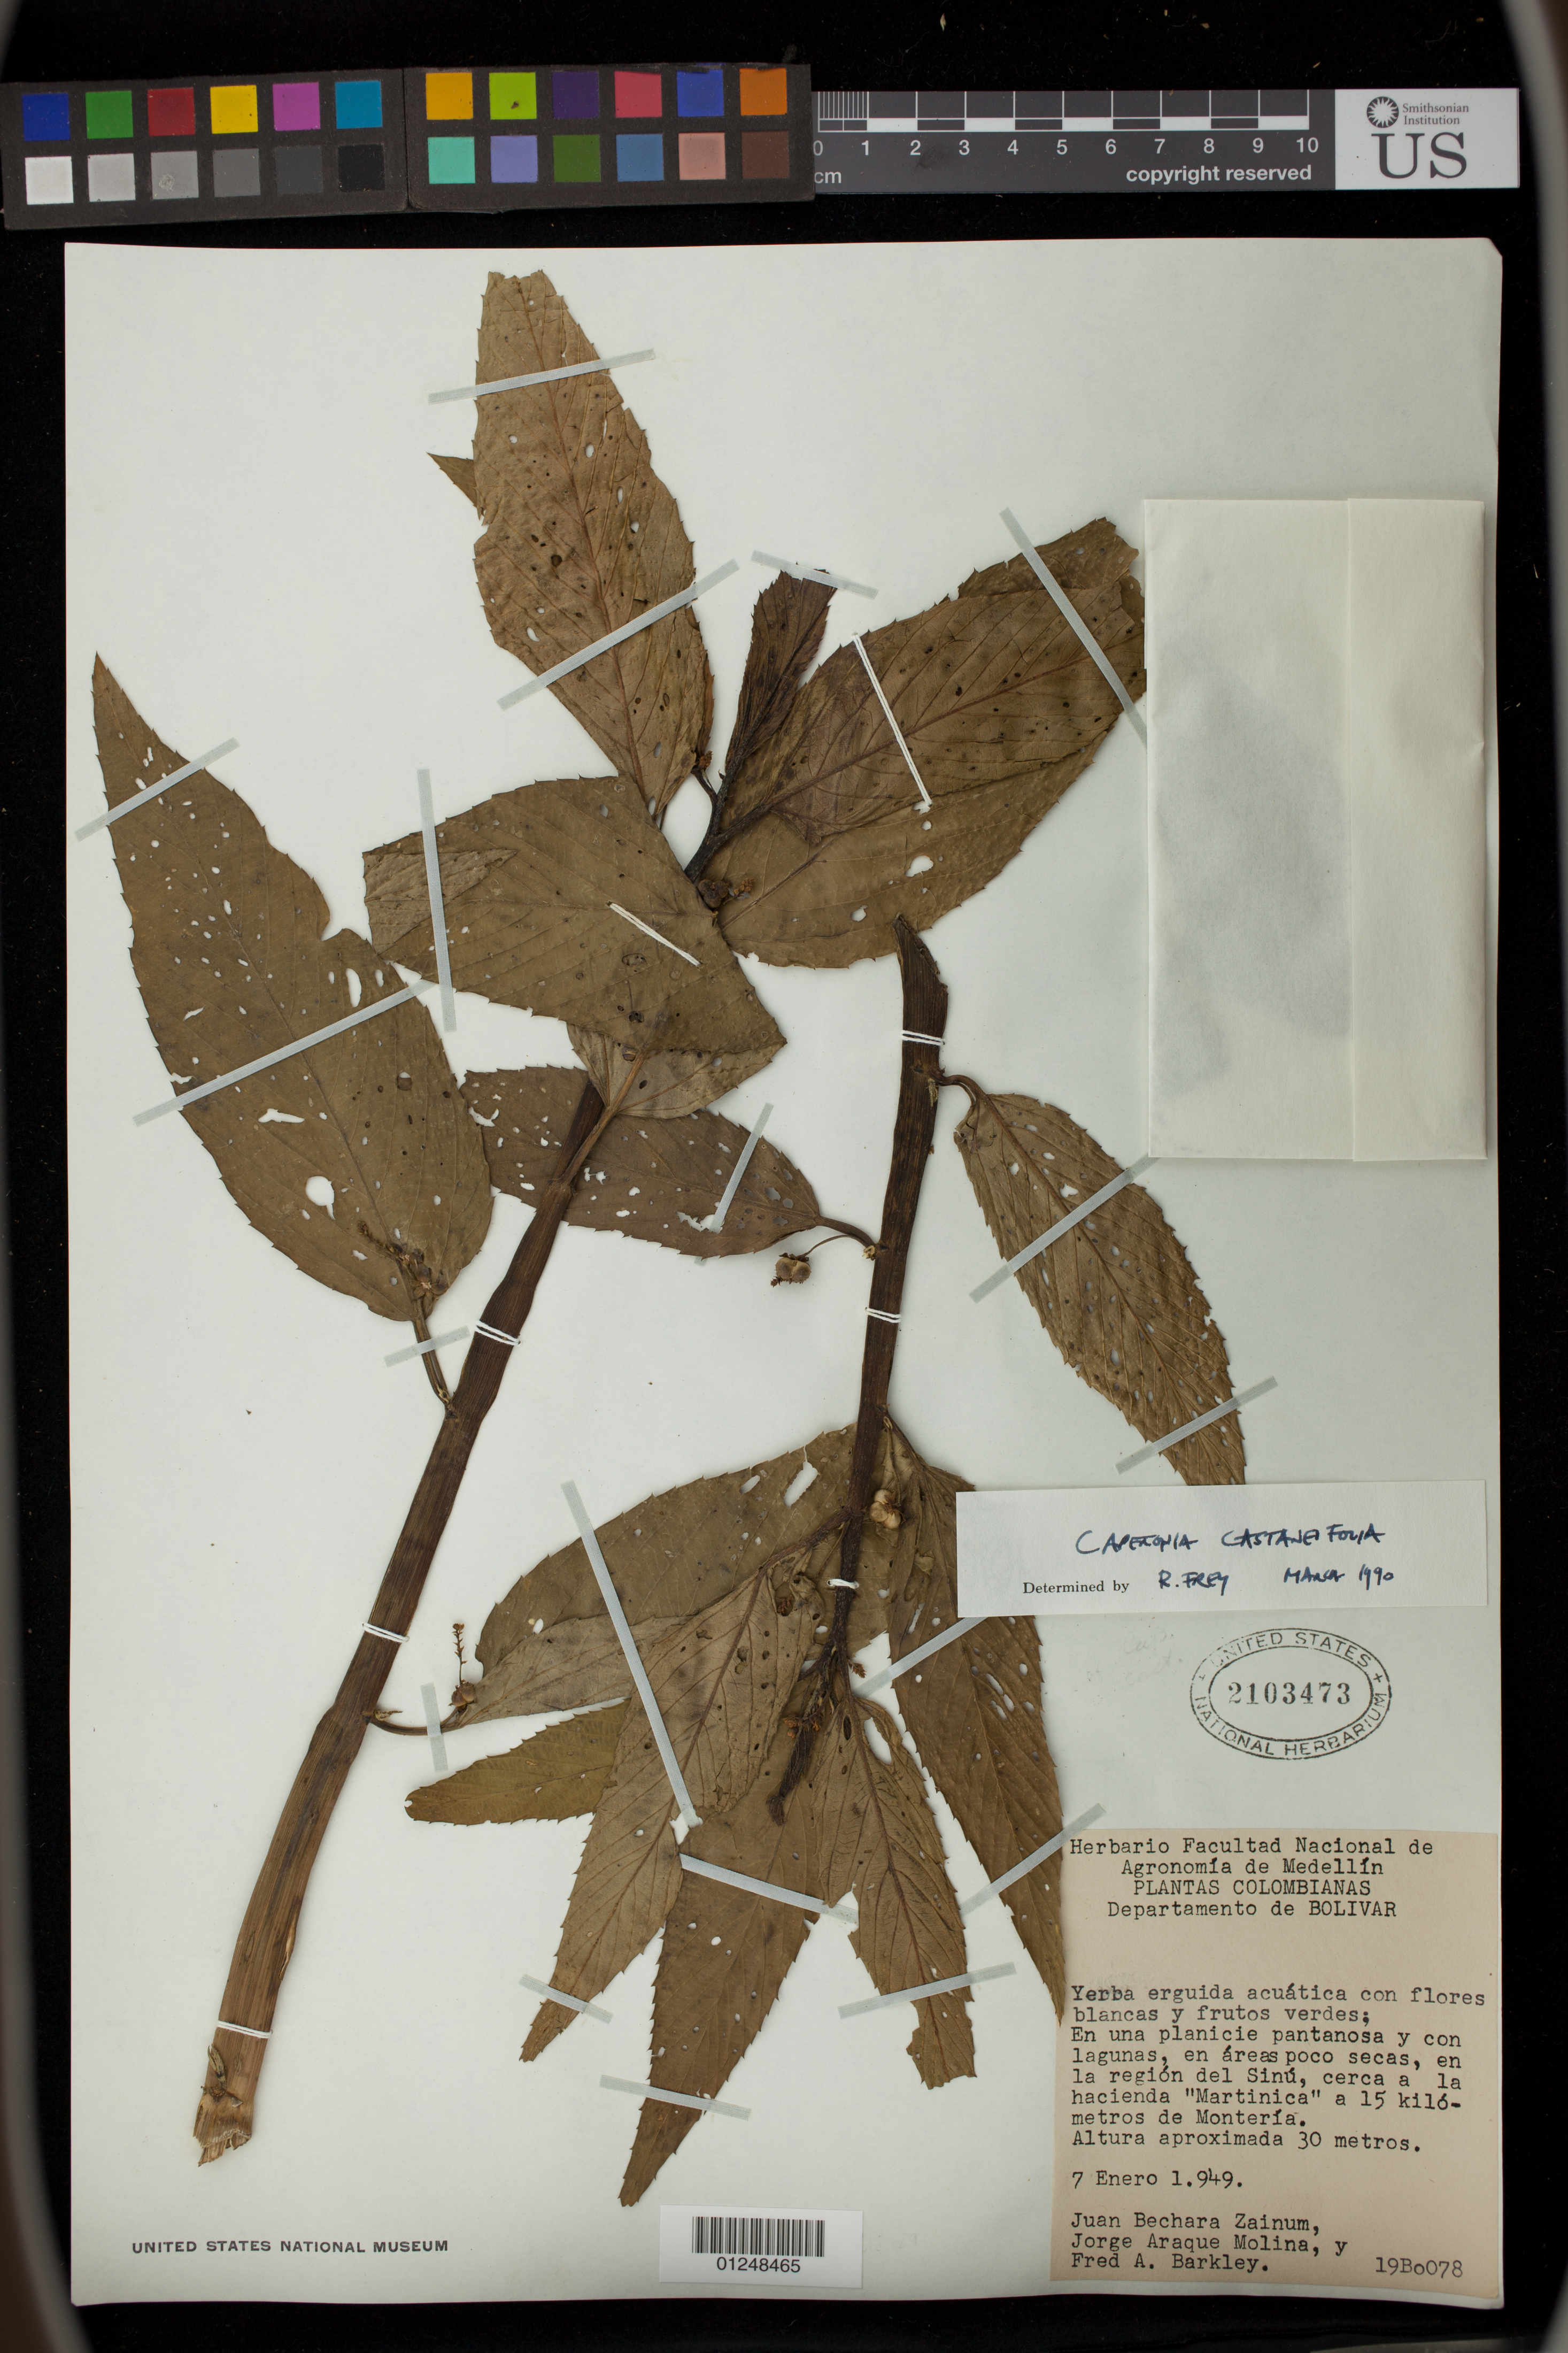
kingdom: Plantae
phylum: Tracheophyta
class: Magnoliopsida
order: Malpighiales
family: Euphorbiaceae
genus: Caperonia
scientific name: Caperonia castaneifolia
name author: (L.) A. St.-Hil.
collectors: J. Zainúm, J. Araque Molina & F. A. Barkley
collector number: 19Bo078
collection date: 1949-01-07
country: Colombia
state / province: Bolivar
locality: en la region del Sinu, cerca a la hacienda "Martinica" a 15 kilometros de Monteria.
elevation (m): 30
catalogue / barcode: US 2103473